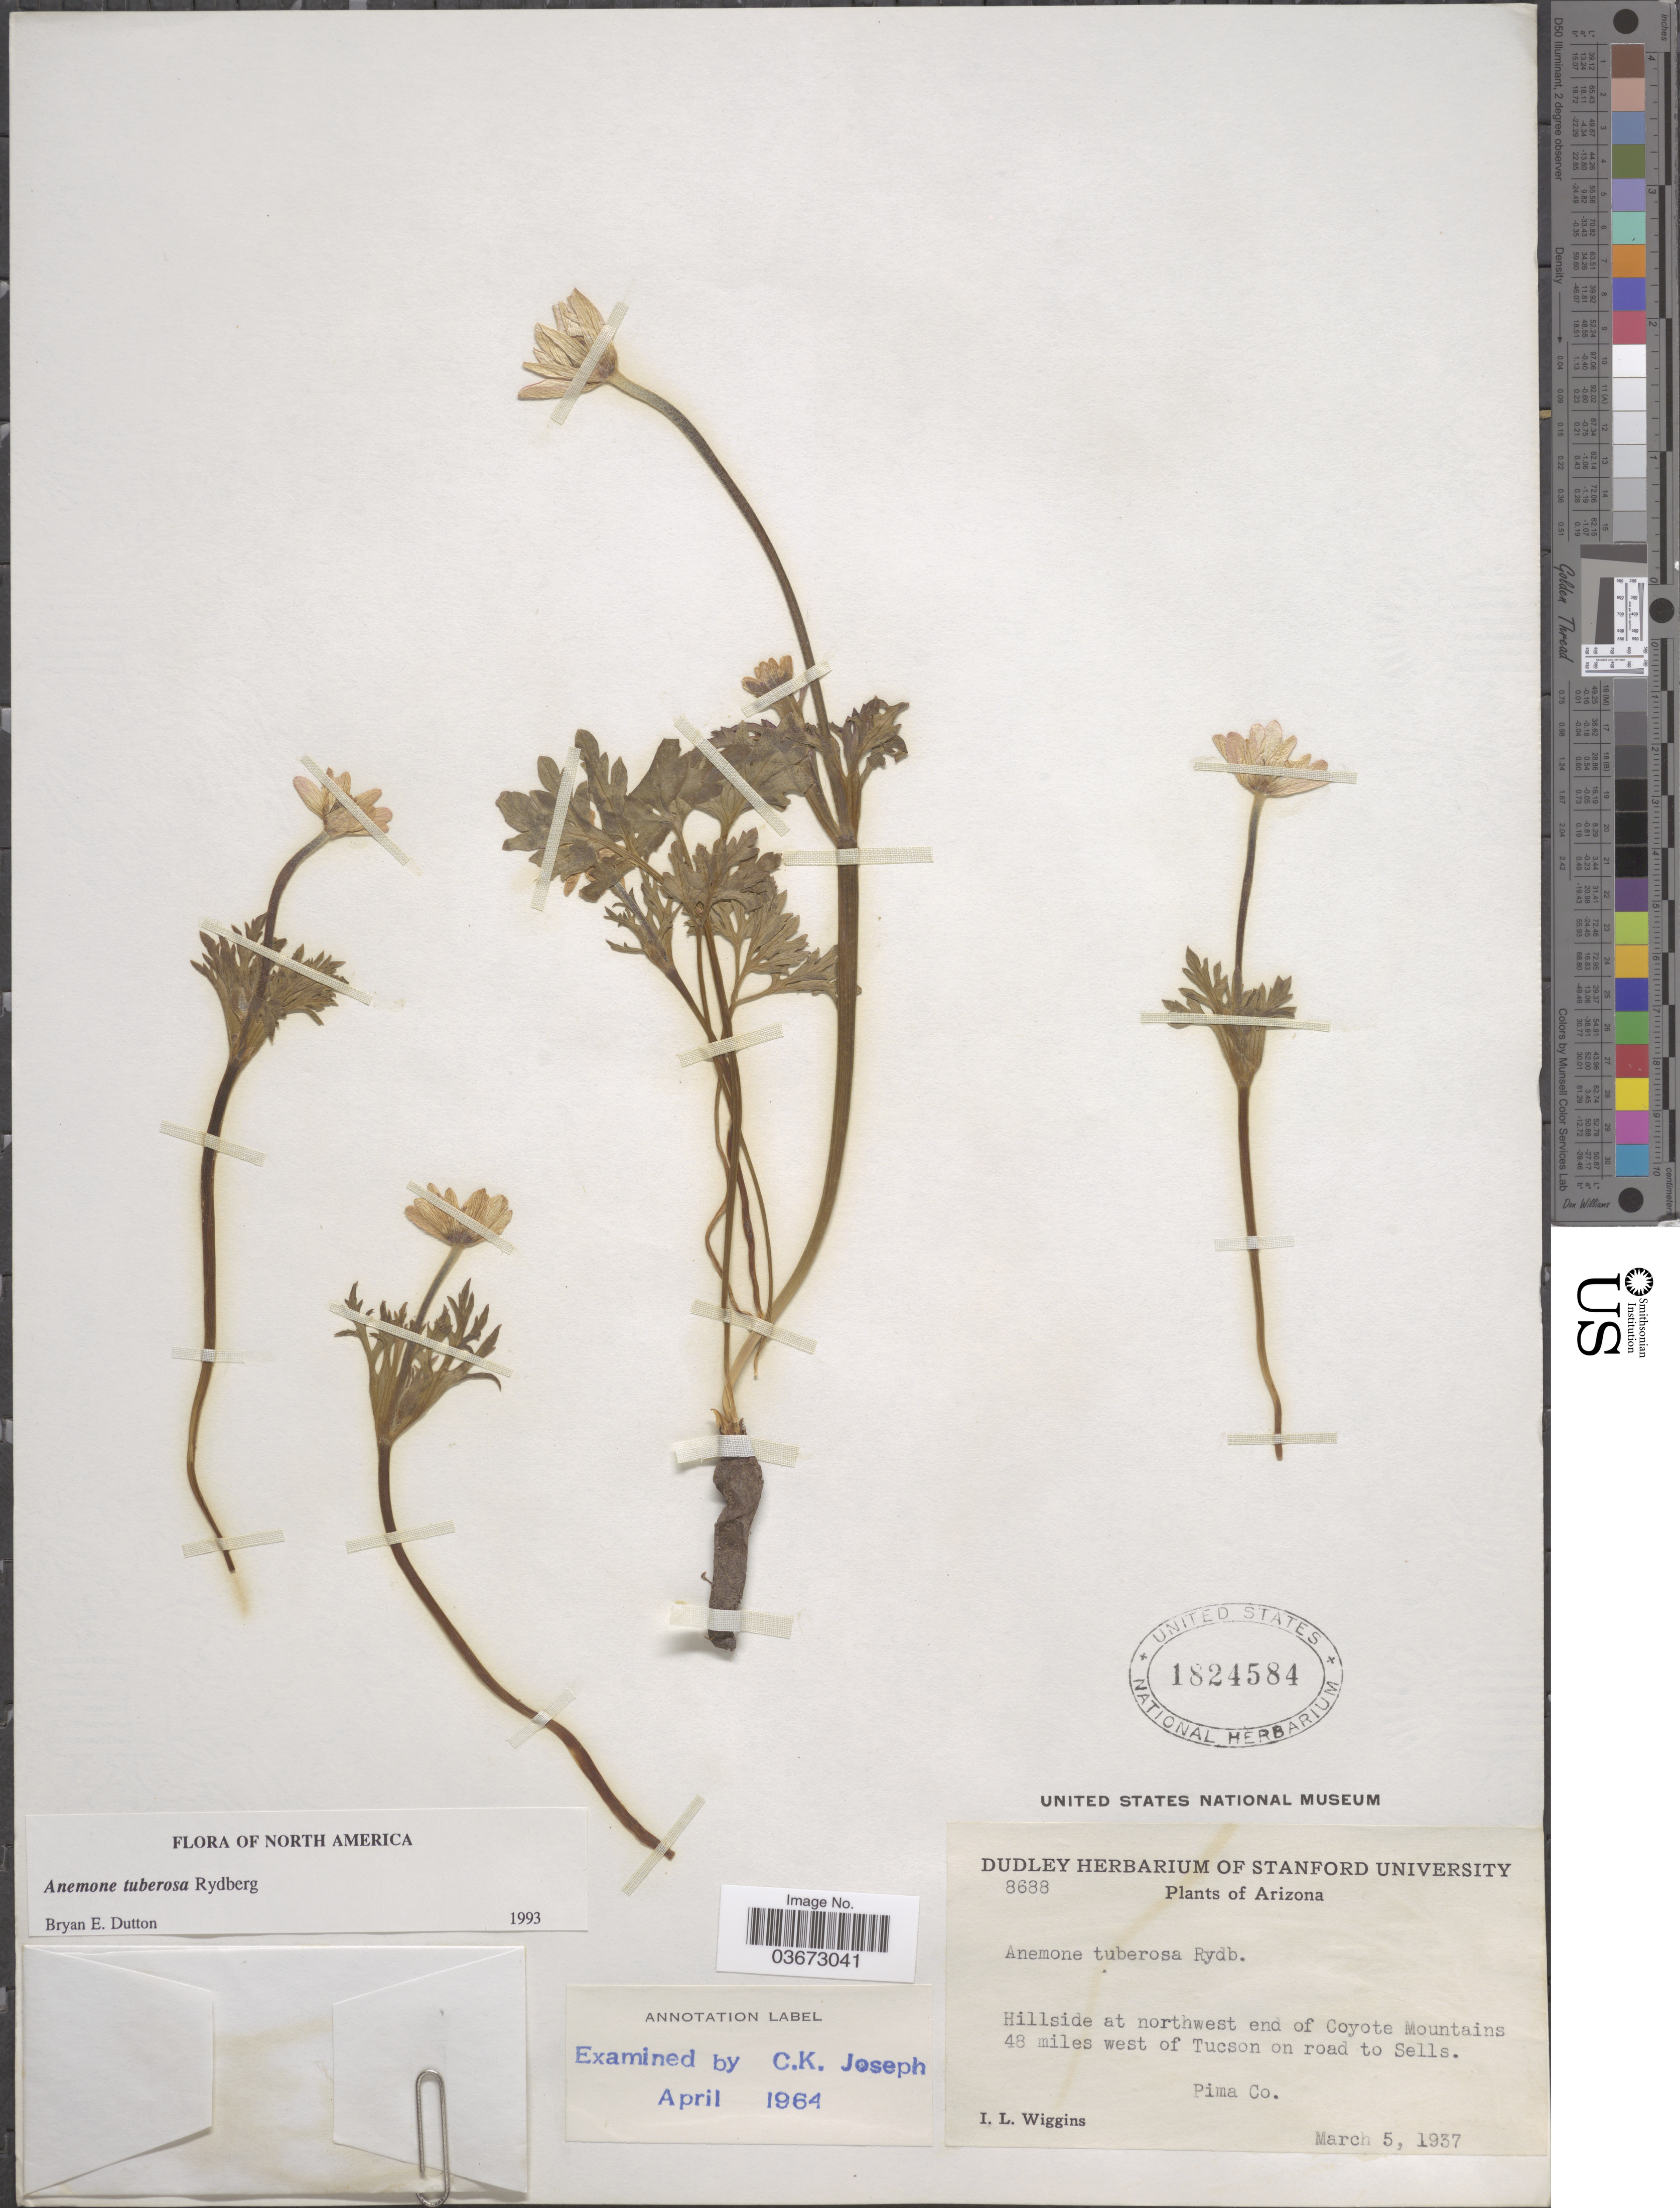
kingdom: Plantae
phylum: Tracheophyta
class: Magnoliopsida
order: Ranunculales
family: Ranunculaceae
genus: Anemone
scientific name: Anemone tuberosa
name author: Rydb.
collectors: I. L. Wiggins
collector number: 8688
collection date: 1937-03-05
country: United States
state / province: Arizona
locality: Hillside at northwest end of Coyote Mountains 48 miles west of Tucson on road to Sells. Pima Co.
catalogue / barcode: US 1824584